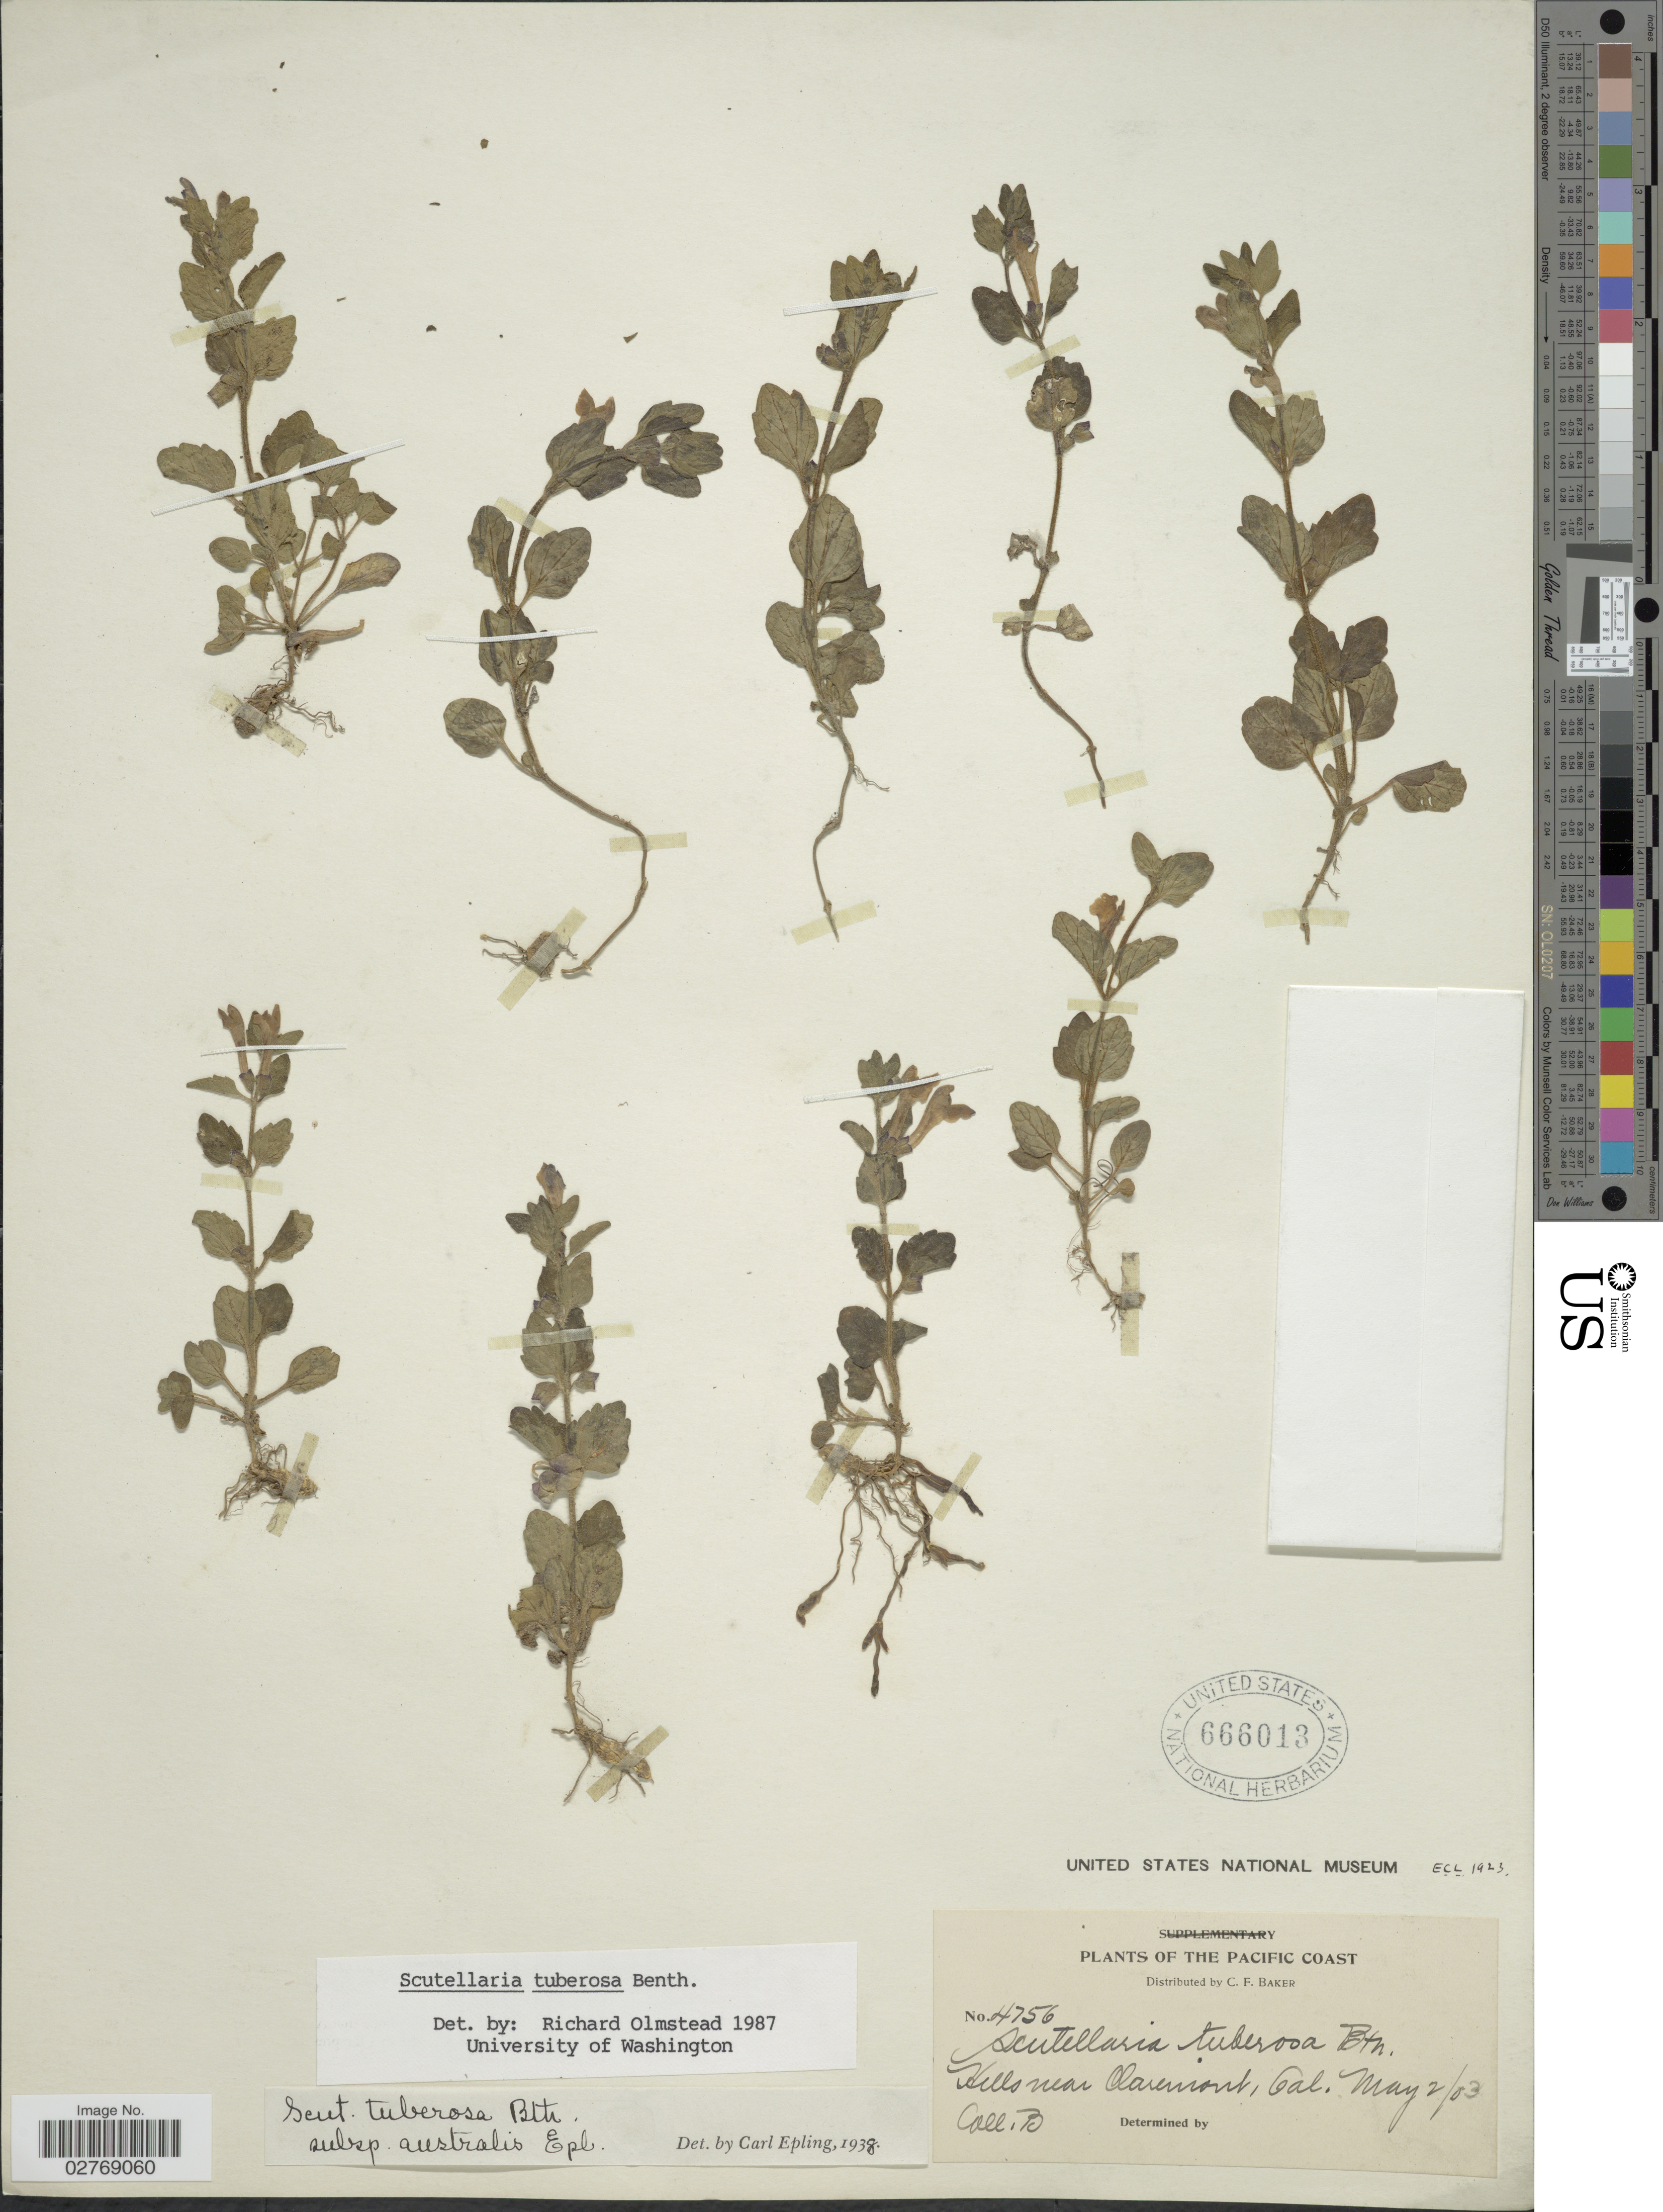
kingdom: Plantae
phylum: Tracheophyta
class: Magnoliopsida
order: Lamiales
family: Lamiaceae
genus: Scutellaria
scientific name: Scutellaria tuberosa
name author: Benth.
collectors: C. F. Baker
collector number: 4756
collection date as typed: Transcribed d/m/y: 2/5/3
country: United States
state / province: California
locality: Pacific Coast. Hills near Claremont.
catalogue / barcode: US 666013